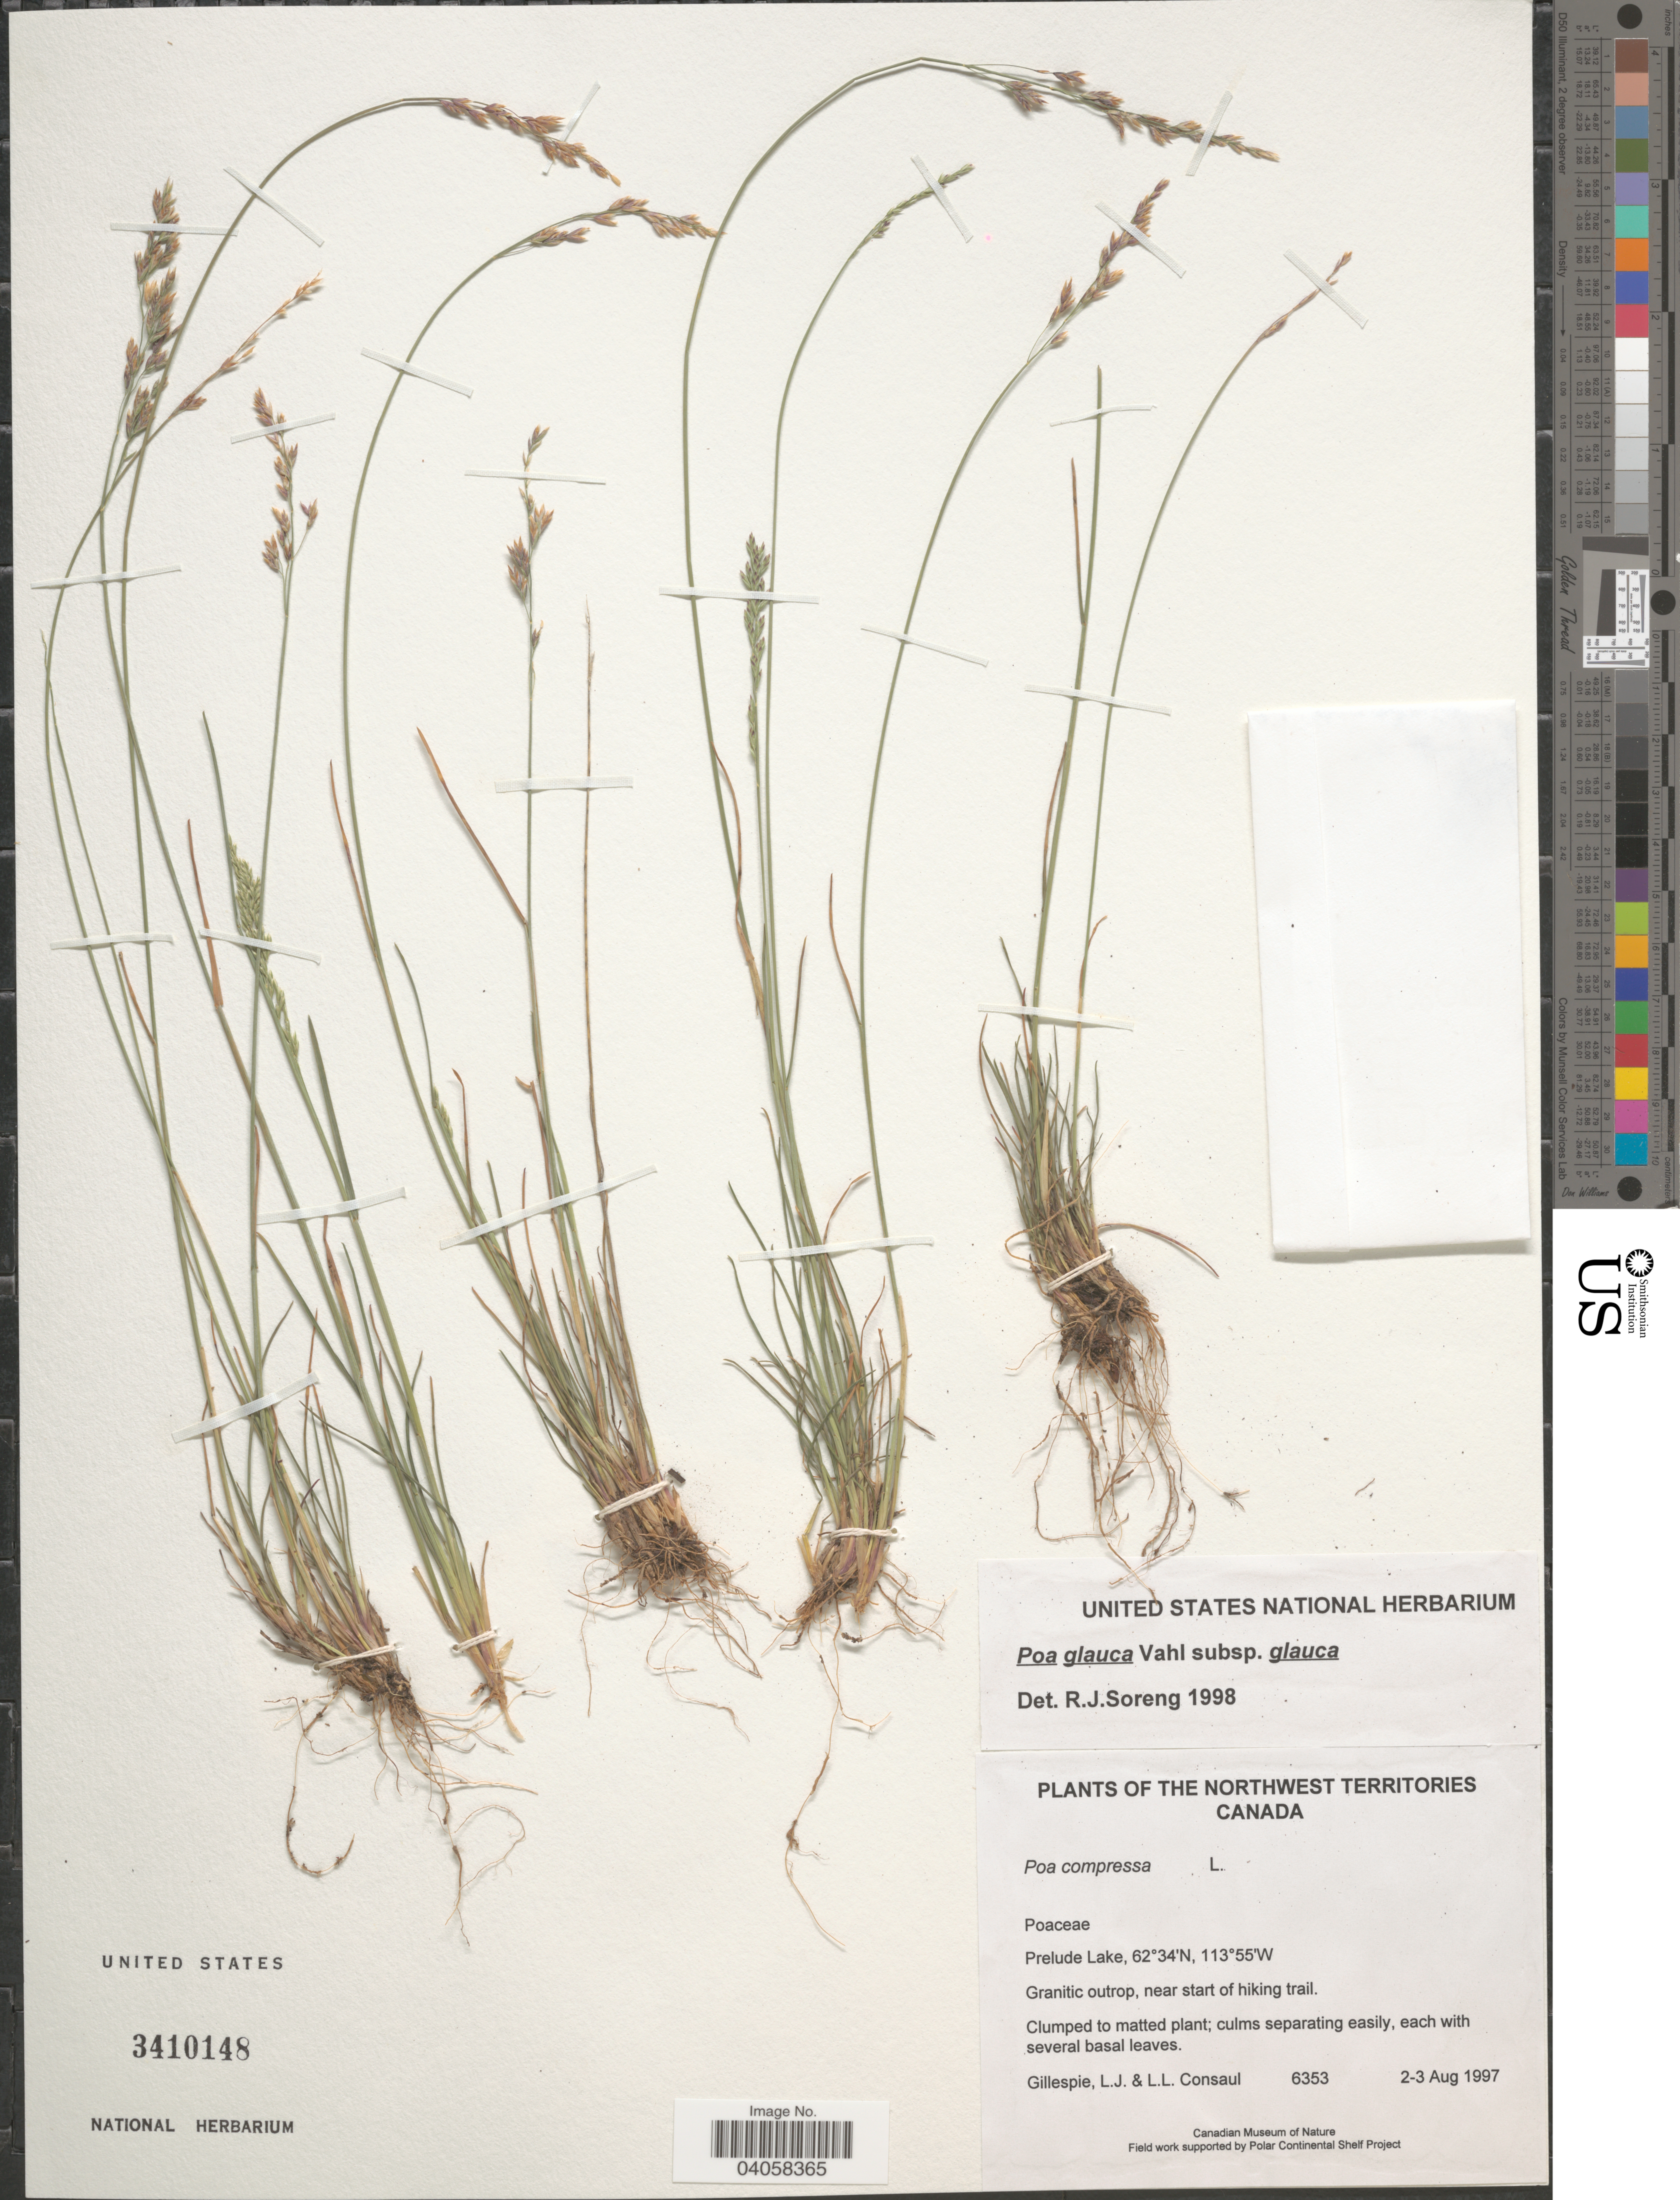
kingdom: Plantae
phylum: Tracheophyta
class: Liliopsida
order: Poales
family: Poaceae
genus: Poa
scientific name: Poa glauca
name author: Vahl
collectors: L. Gillespie & L. Consaul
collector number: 6353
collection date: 1997-08-02/1997-08-03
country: Canada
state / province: Northwest Territories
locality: Prelude Lake.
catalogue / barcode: US 3410148